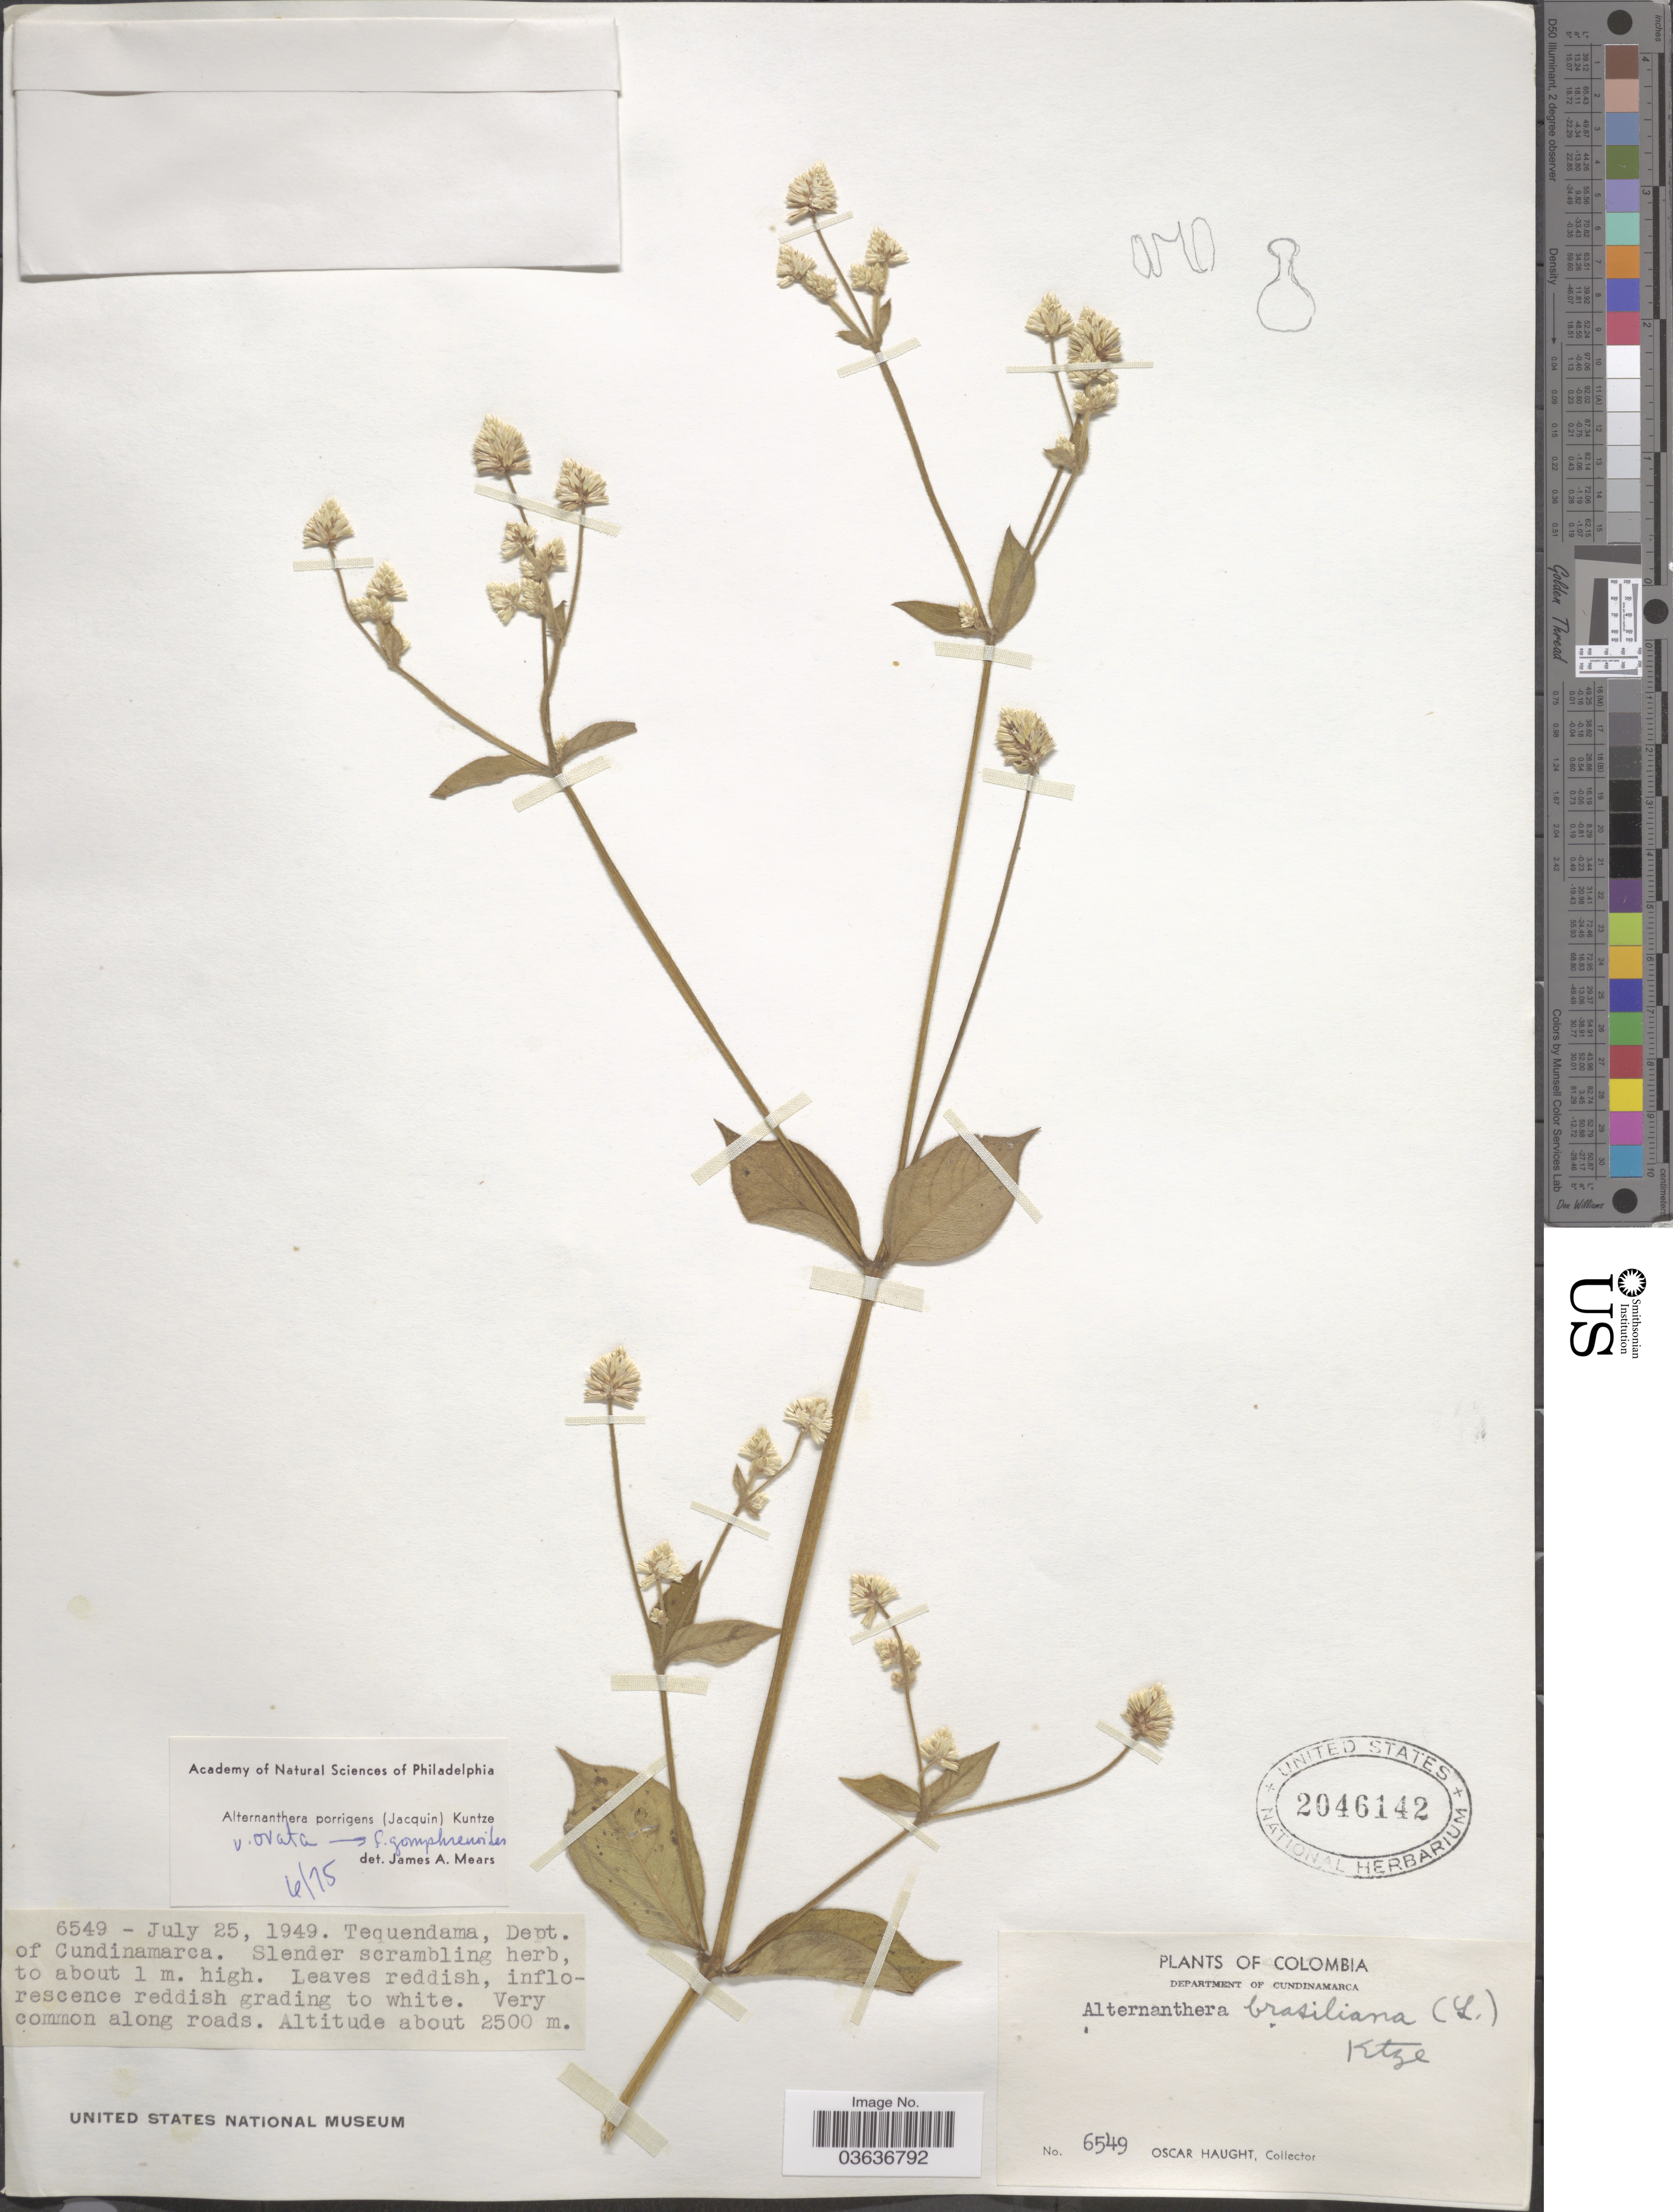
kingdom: Plantae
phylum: Tracheophyta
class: Magnoliopsida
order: Caryophyllales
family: Amaranthaceae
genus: Alternanthera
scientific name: Alternanthera porrigens var. ovata Mears var. nov. ined.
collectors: O. L. Haught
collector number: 6549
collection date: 1949-07-25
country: Colombia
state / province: Cundinamarca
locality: Tequendama, Department of Cundinamarca.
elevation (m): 2500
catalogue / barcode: US 2046142